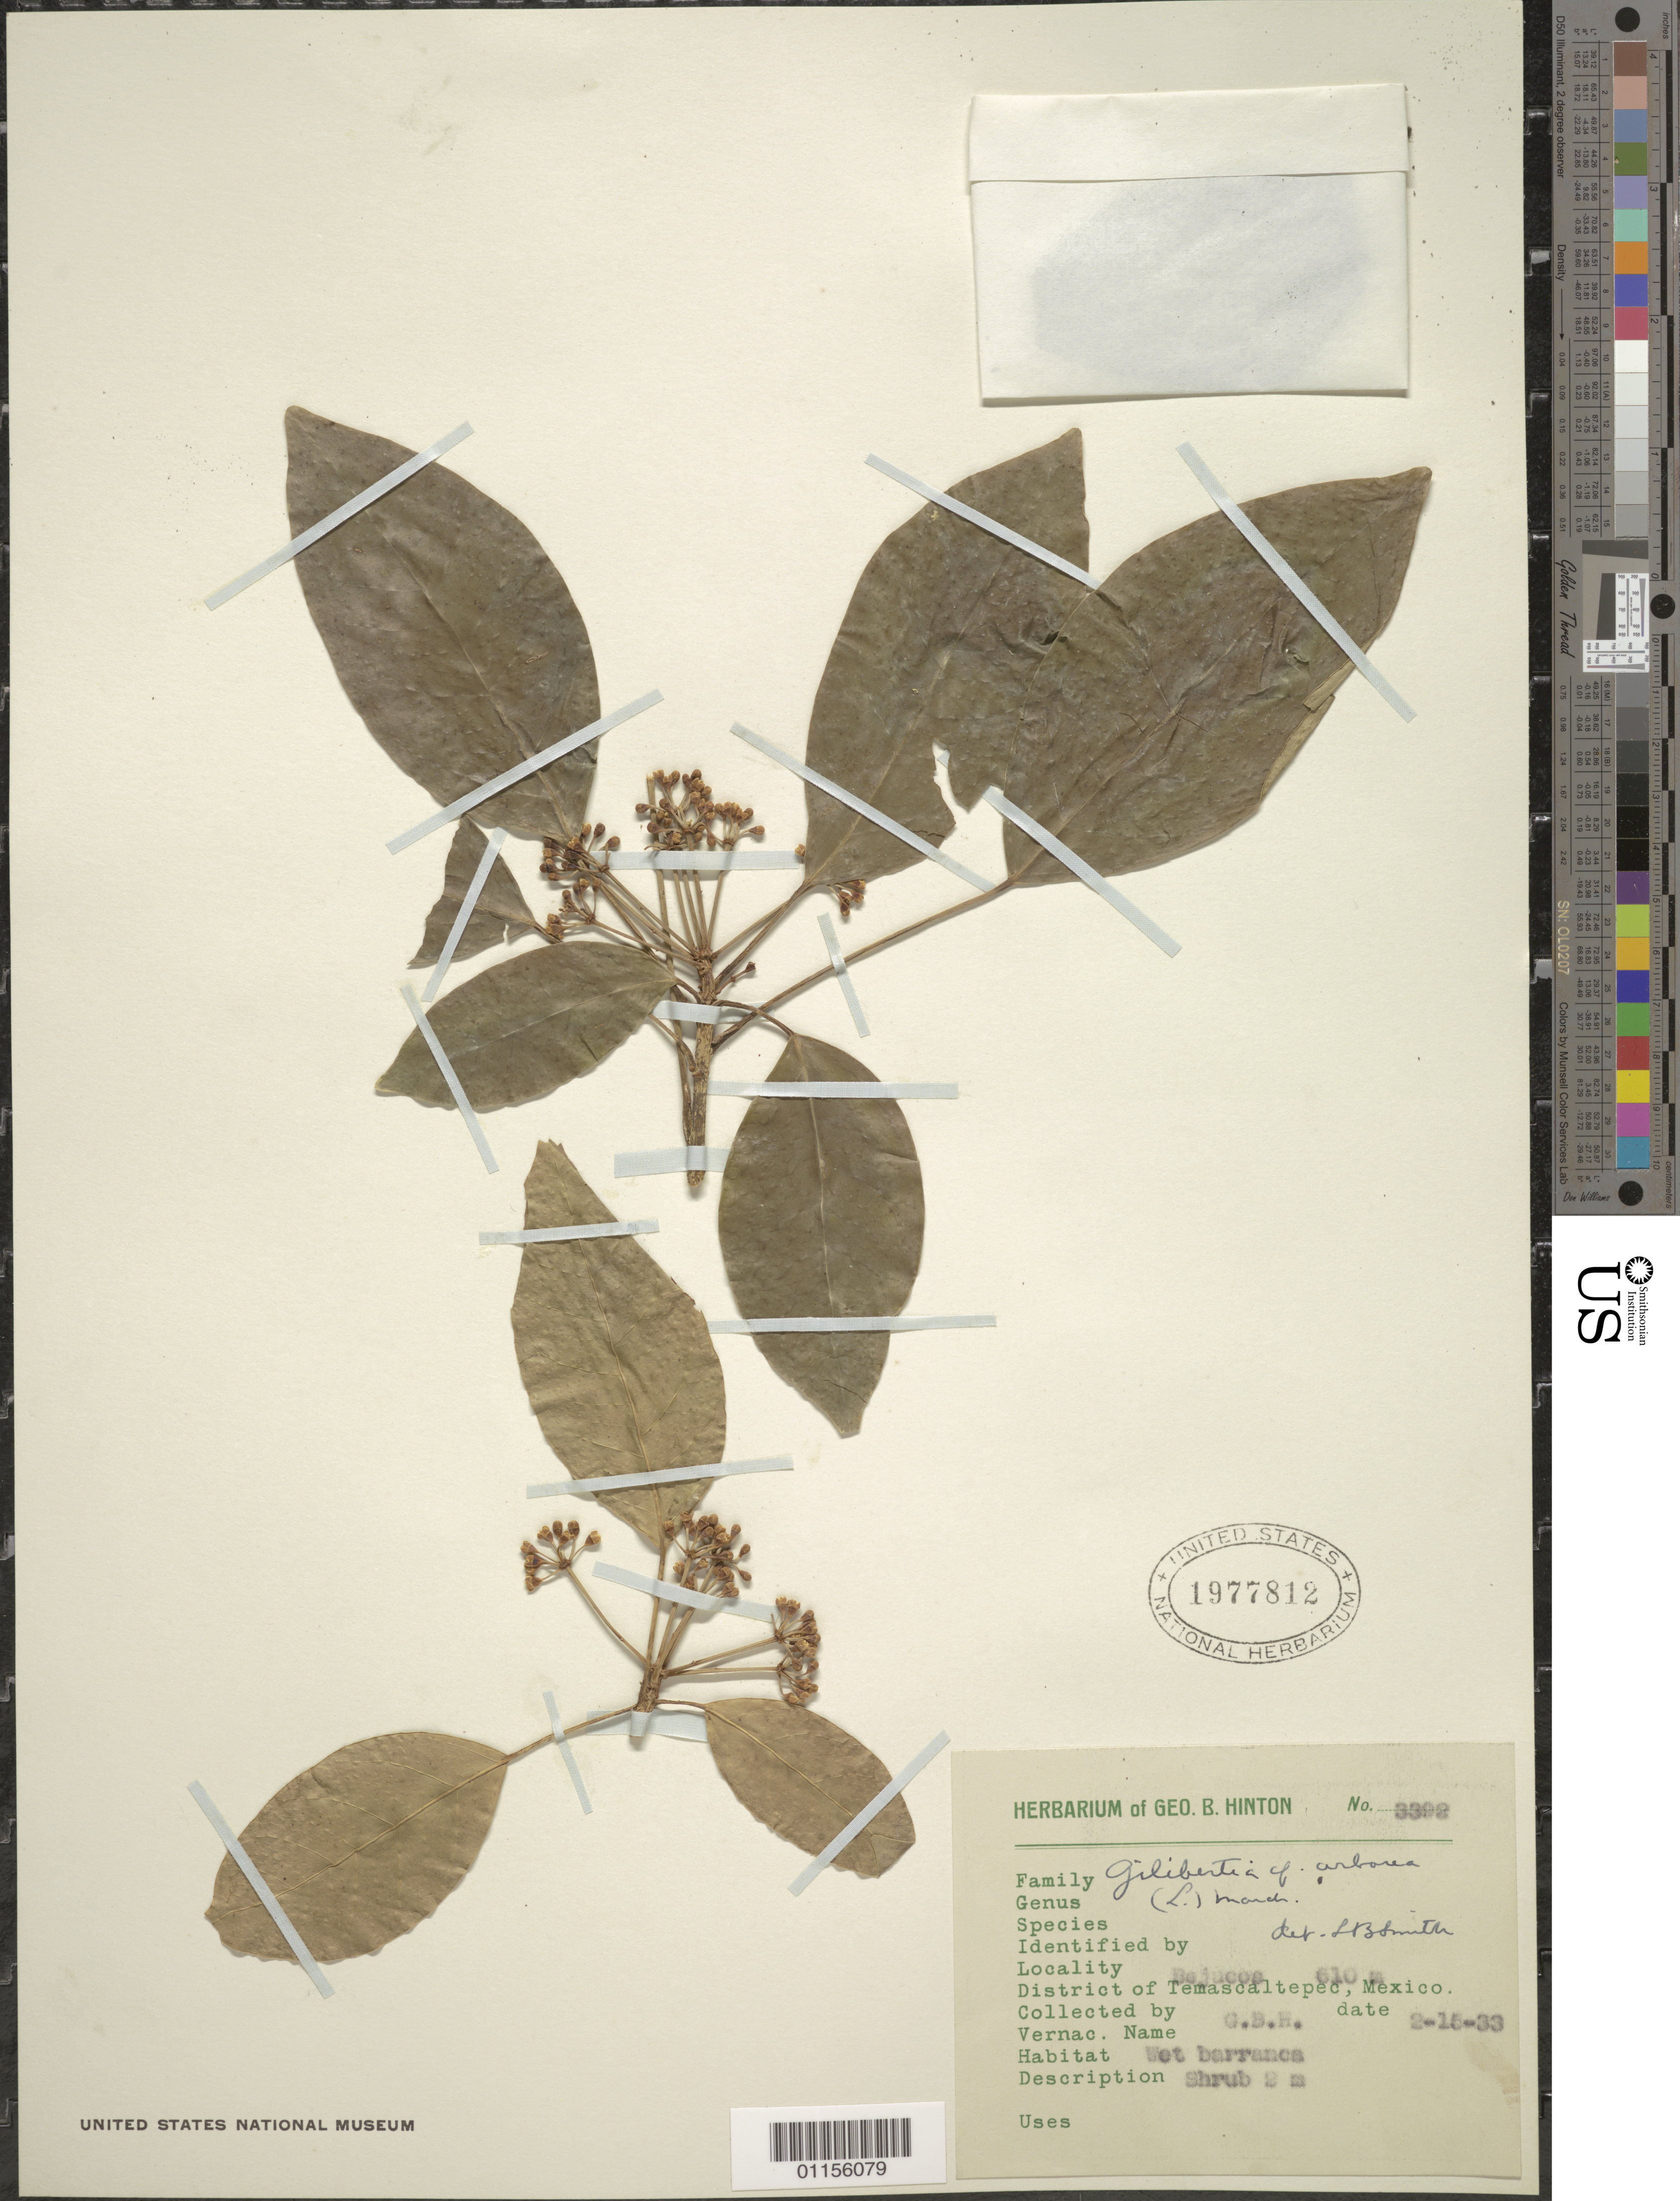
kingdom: Plantae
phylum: Tracheophyta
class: Magnoliopsida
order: Apiales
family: Araliaceae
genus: Dendropanax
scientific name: Dendropanax arboreus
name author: (L.) Decne. & Planch.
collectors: G. B. Hinton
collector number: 3392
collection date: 1933-02-15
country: Mexico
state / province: México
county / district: Temascaltepec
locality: Bejucos.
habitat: Shrub.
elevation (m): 610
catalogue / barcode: US 1977812